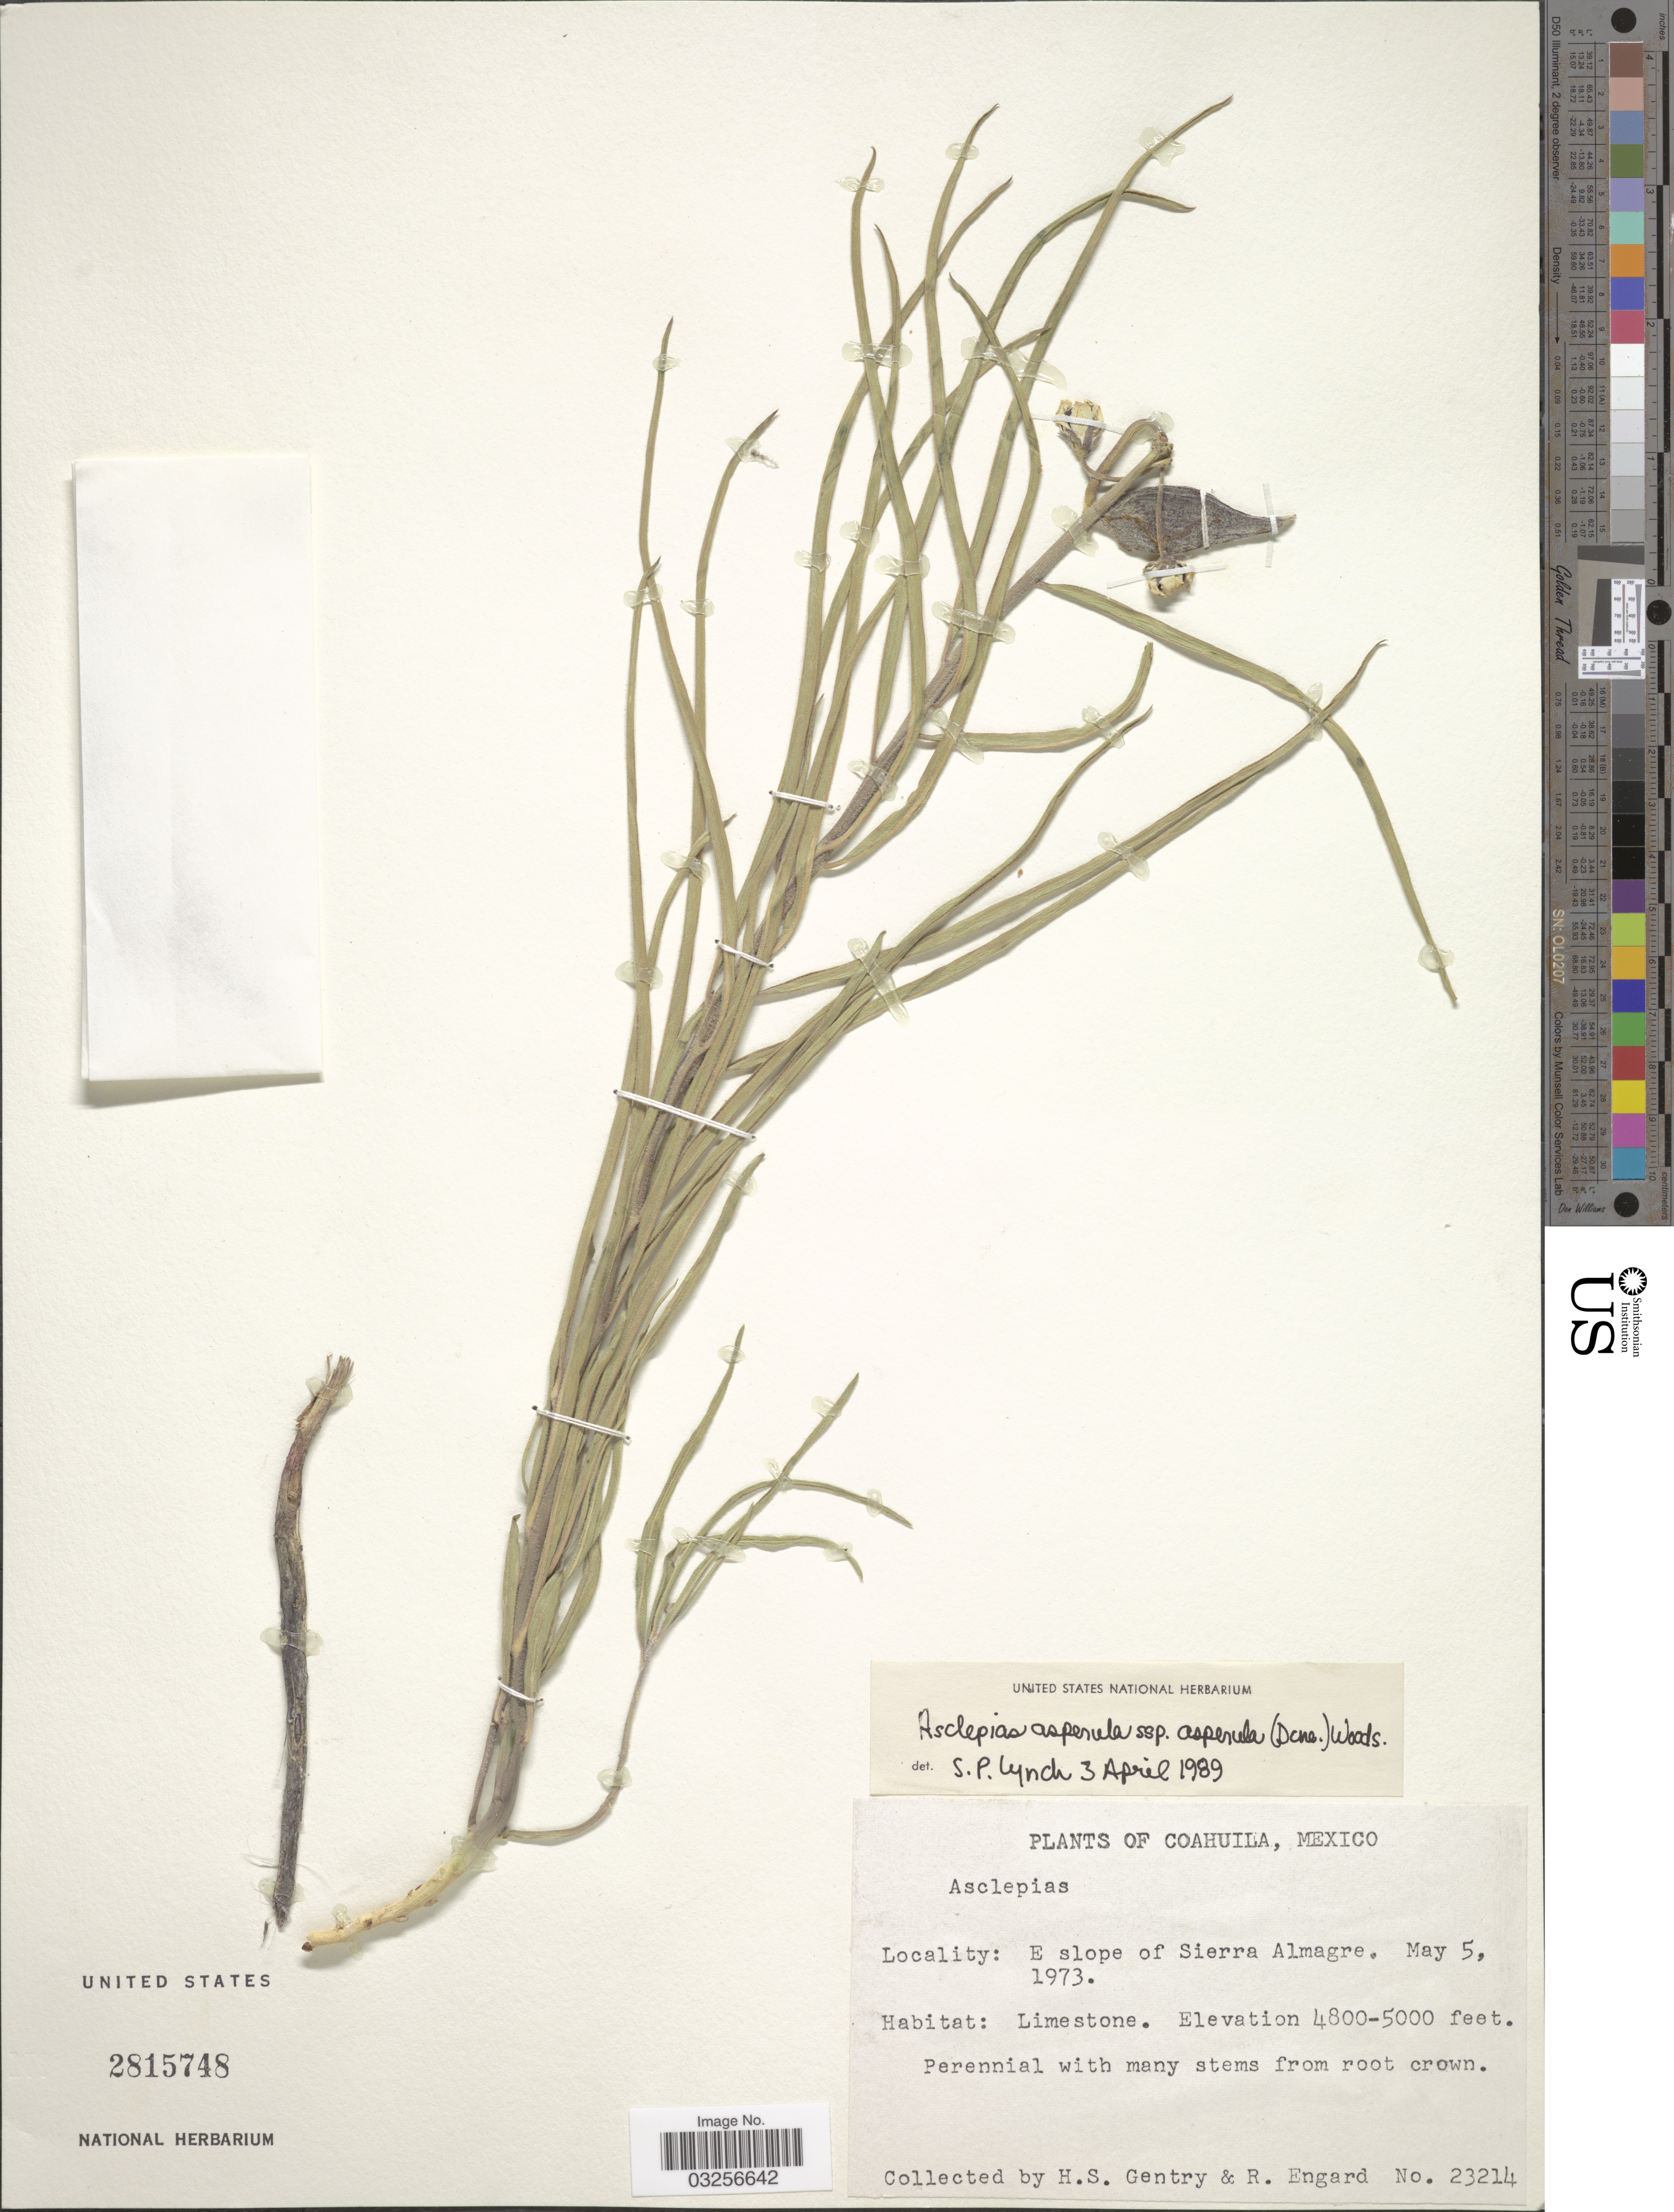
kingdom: Plantae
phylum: Tracheophyta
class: Magnoliopsida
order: Gentianales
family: Apocynaceae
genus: Asclepias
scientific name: Asclepias asperula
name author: (Decne.) Woodson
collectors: H. S. Gentry & R. Engard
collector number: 23214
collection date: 1973-05-05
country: Mexico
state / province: Coahuila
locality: E slope of Sierra Almagre.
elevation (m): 1463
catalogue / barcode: US 2815748